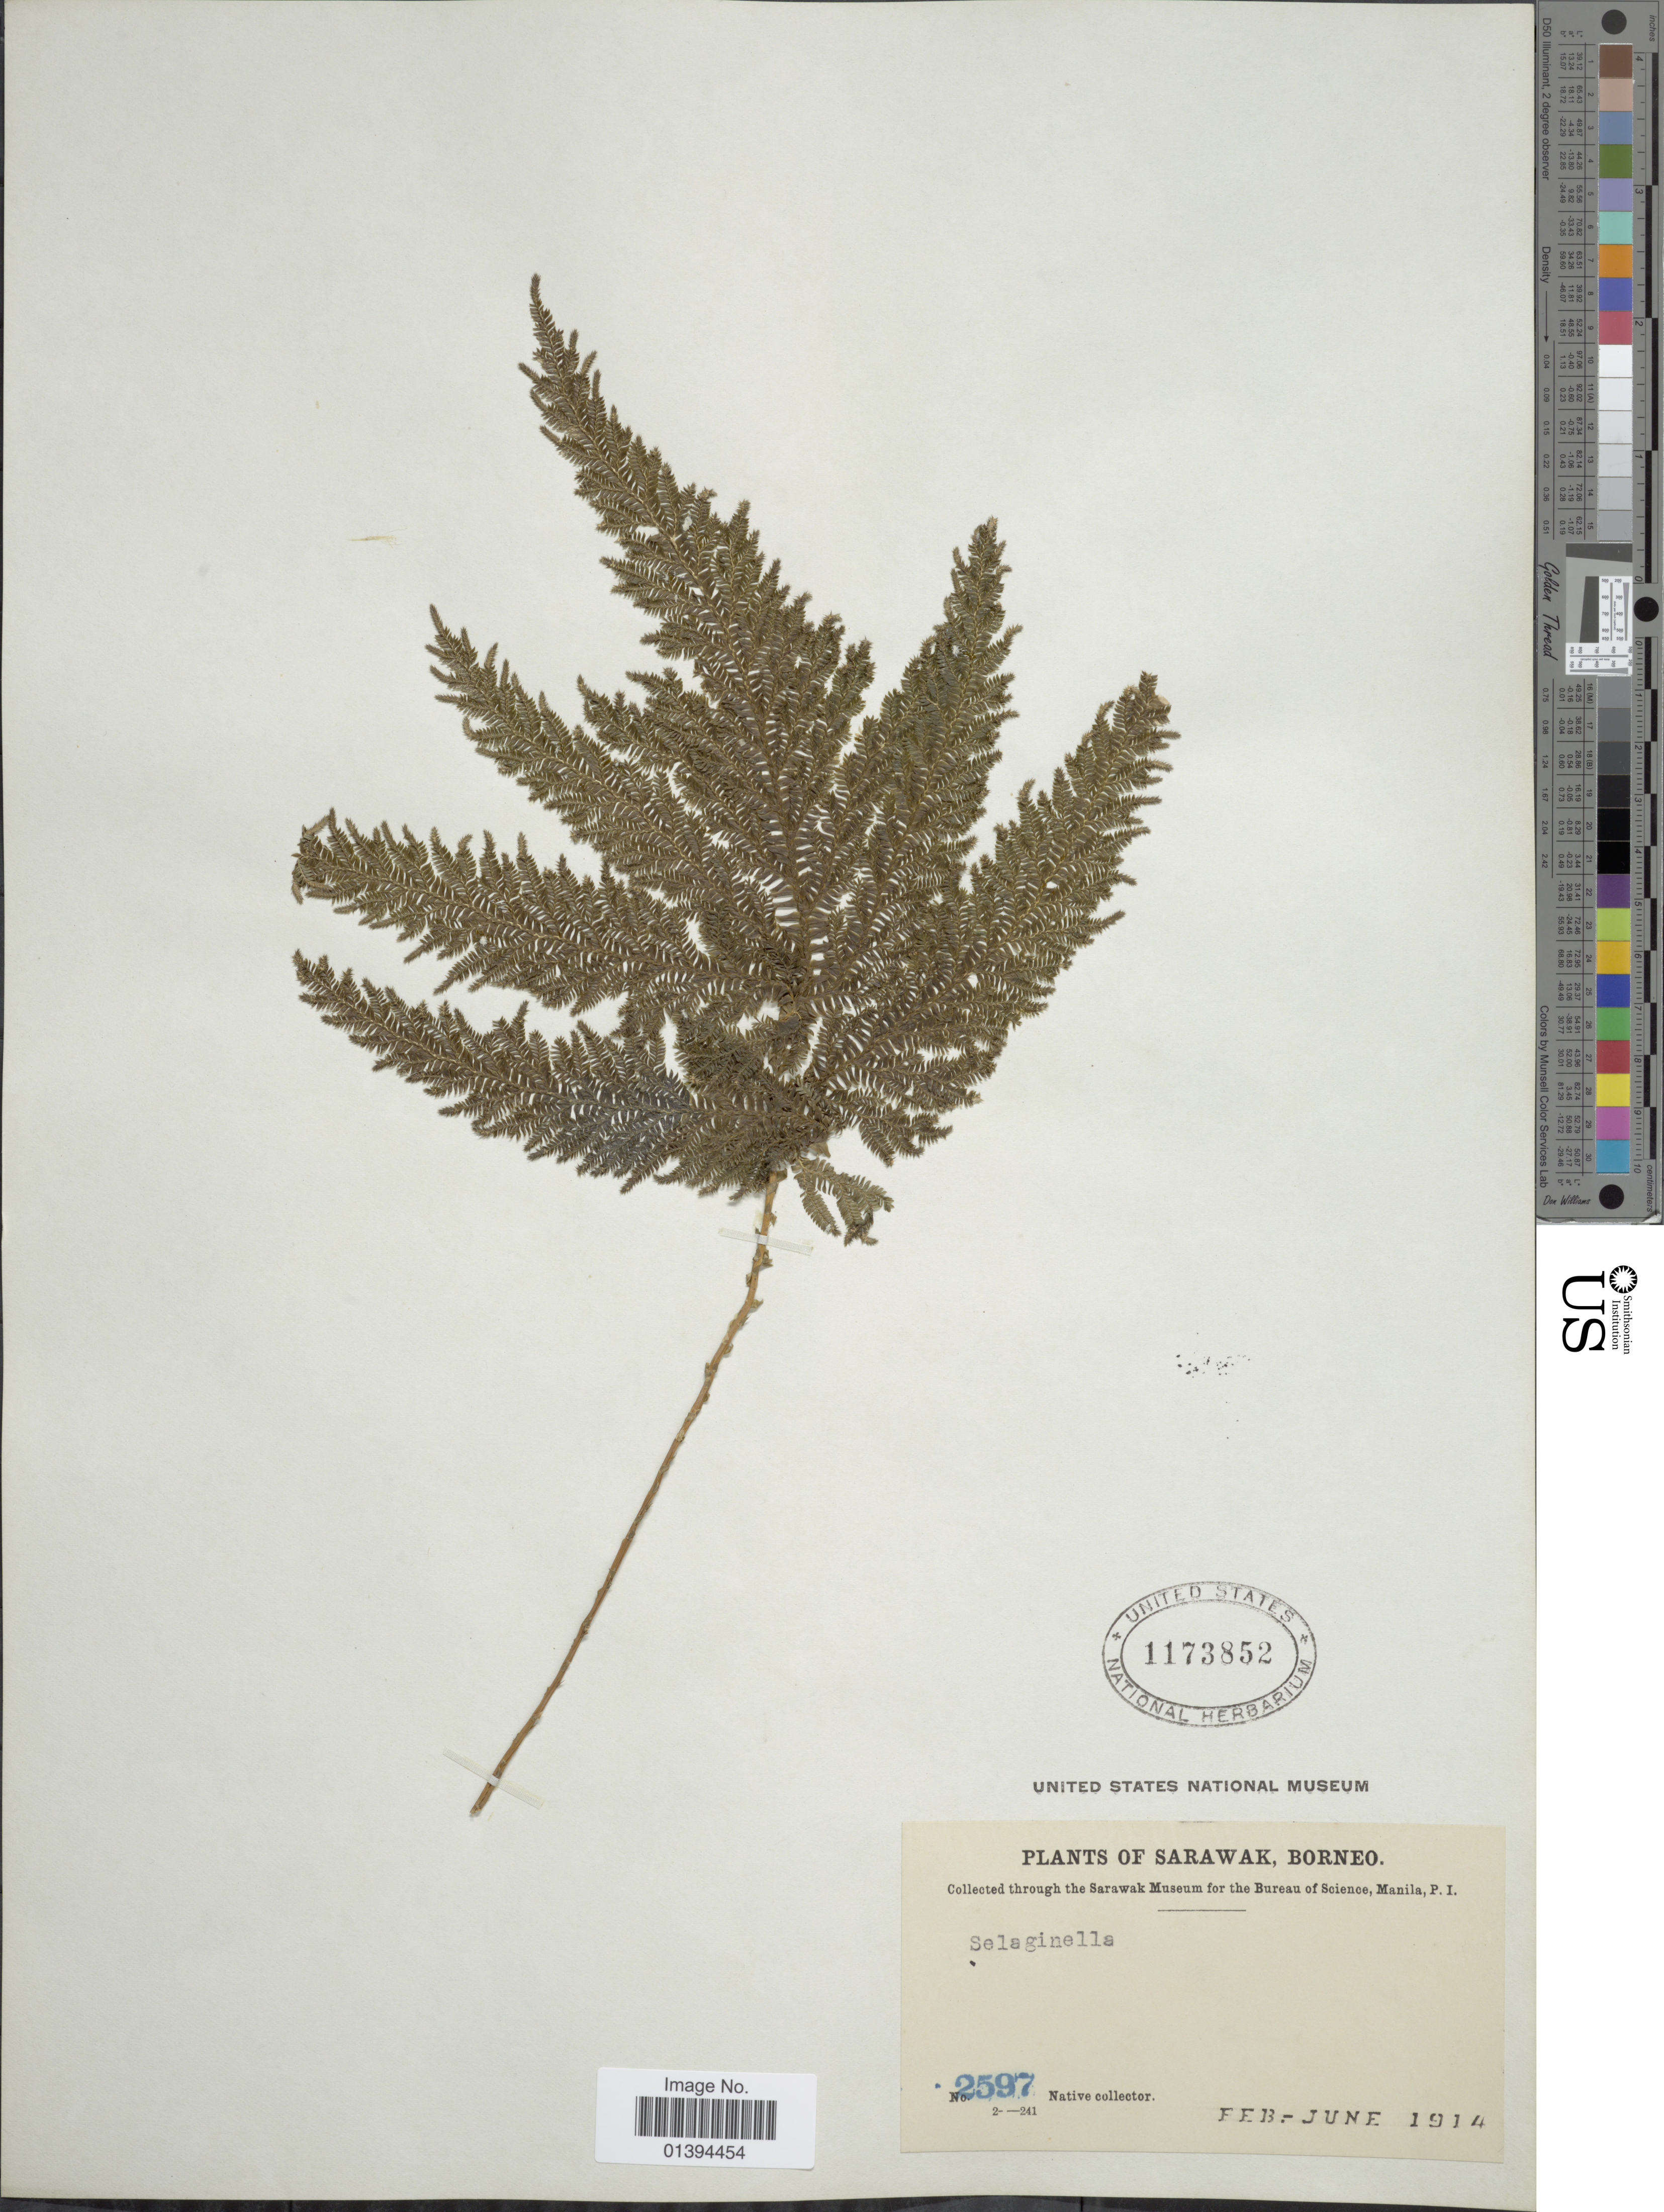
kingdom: Plantae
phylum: Tracheophyta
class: Lycopodiopsida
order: Selaginellales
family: Selaginellaceae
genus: Selaginella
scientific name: Selaginella sp.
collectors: Native collector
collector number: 2597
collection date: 1914-02/1914-06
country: Malaysia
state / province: Sarawak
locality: Borneo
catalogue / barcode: US 1173852